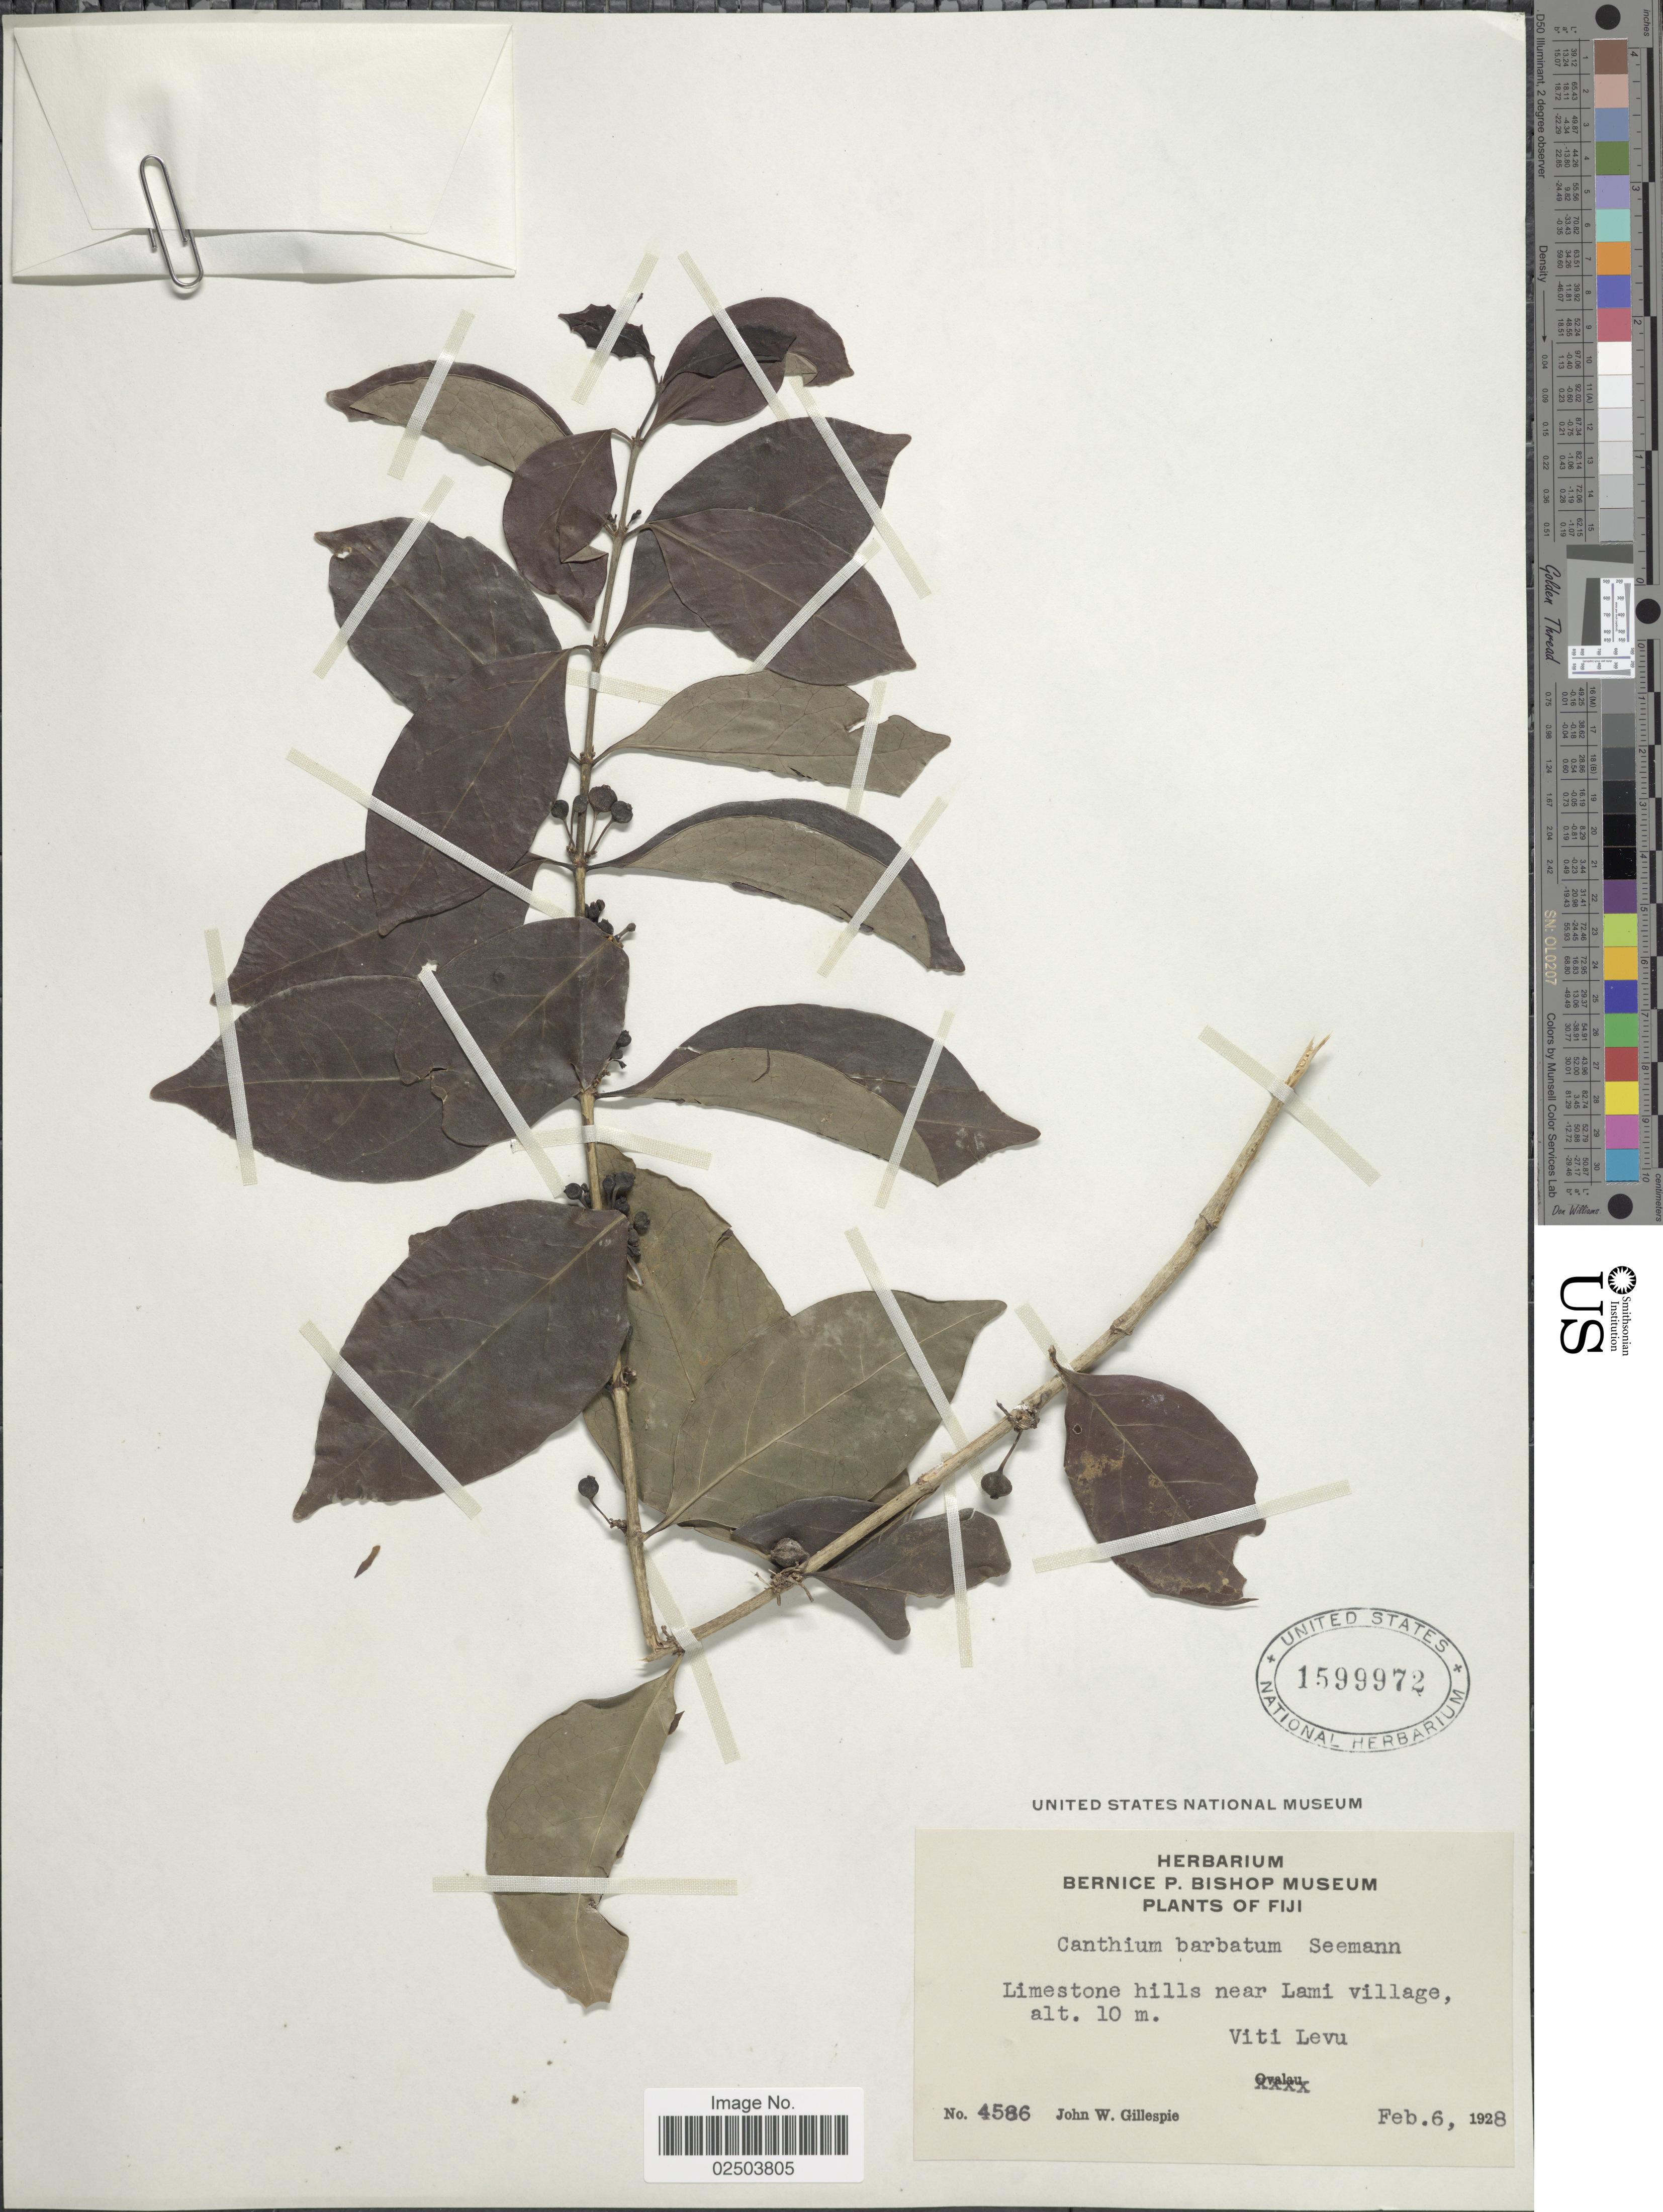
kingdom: Plantae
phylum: Tracheophyta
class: Magnoliopsida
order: Gentianales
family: Rubiaceae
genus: Cyclophyllum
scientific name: Cyclophyllum barbatum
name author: (G. Forst.) N. Hallé & J. Florence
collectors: J. W. Gillespie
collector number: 4586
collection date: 1928-02-06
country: Fiji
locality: Limestone hills near Lame village, Viti Levu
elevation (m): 10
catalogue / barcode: US 1599972